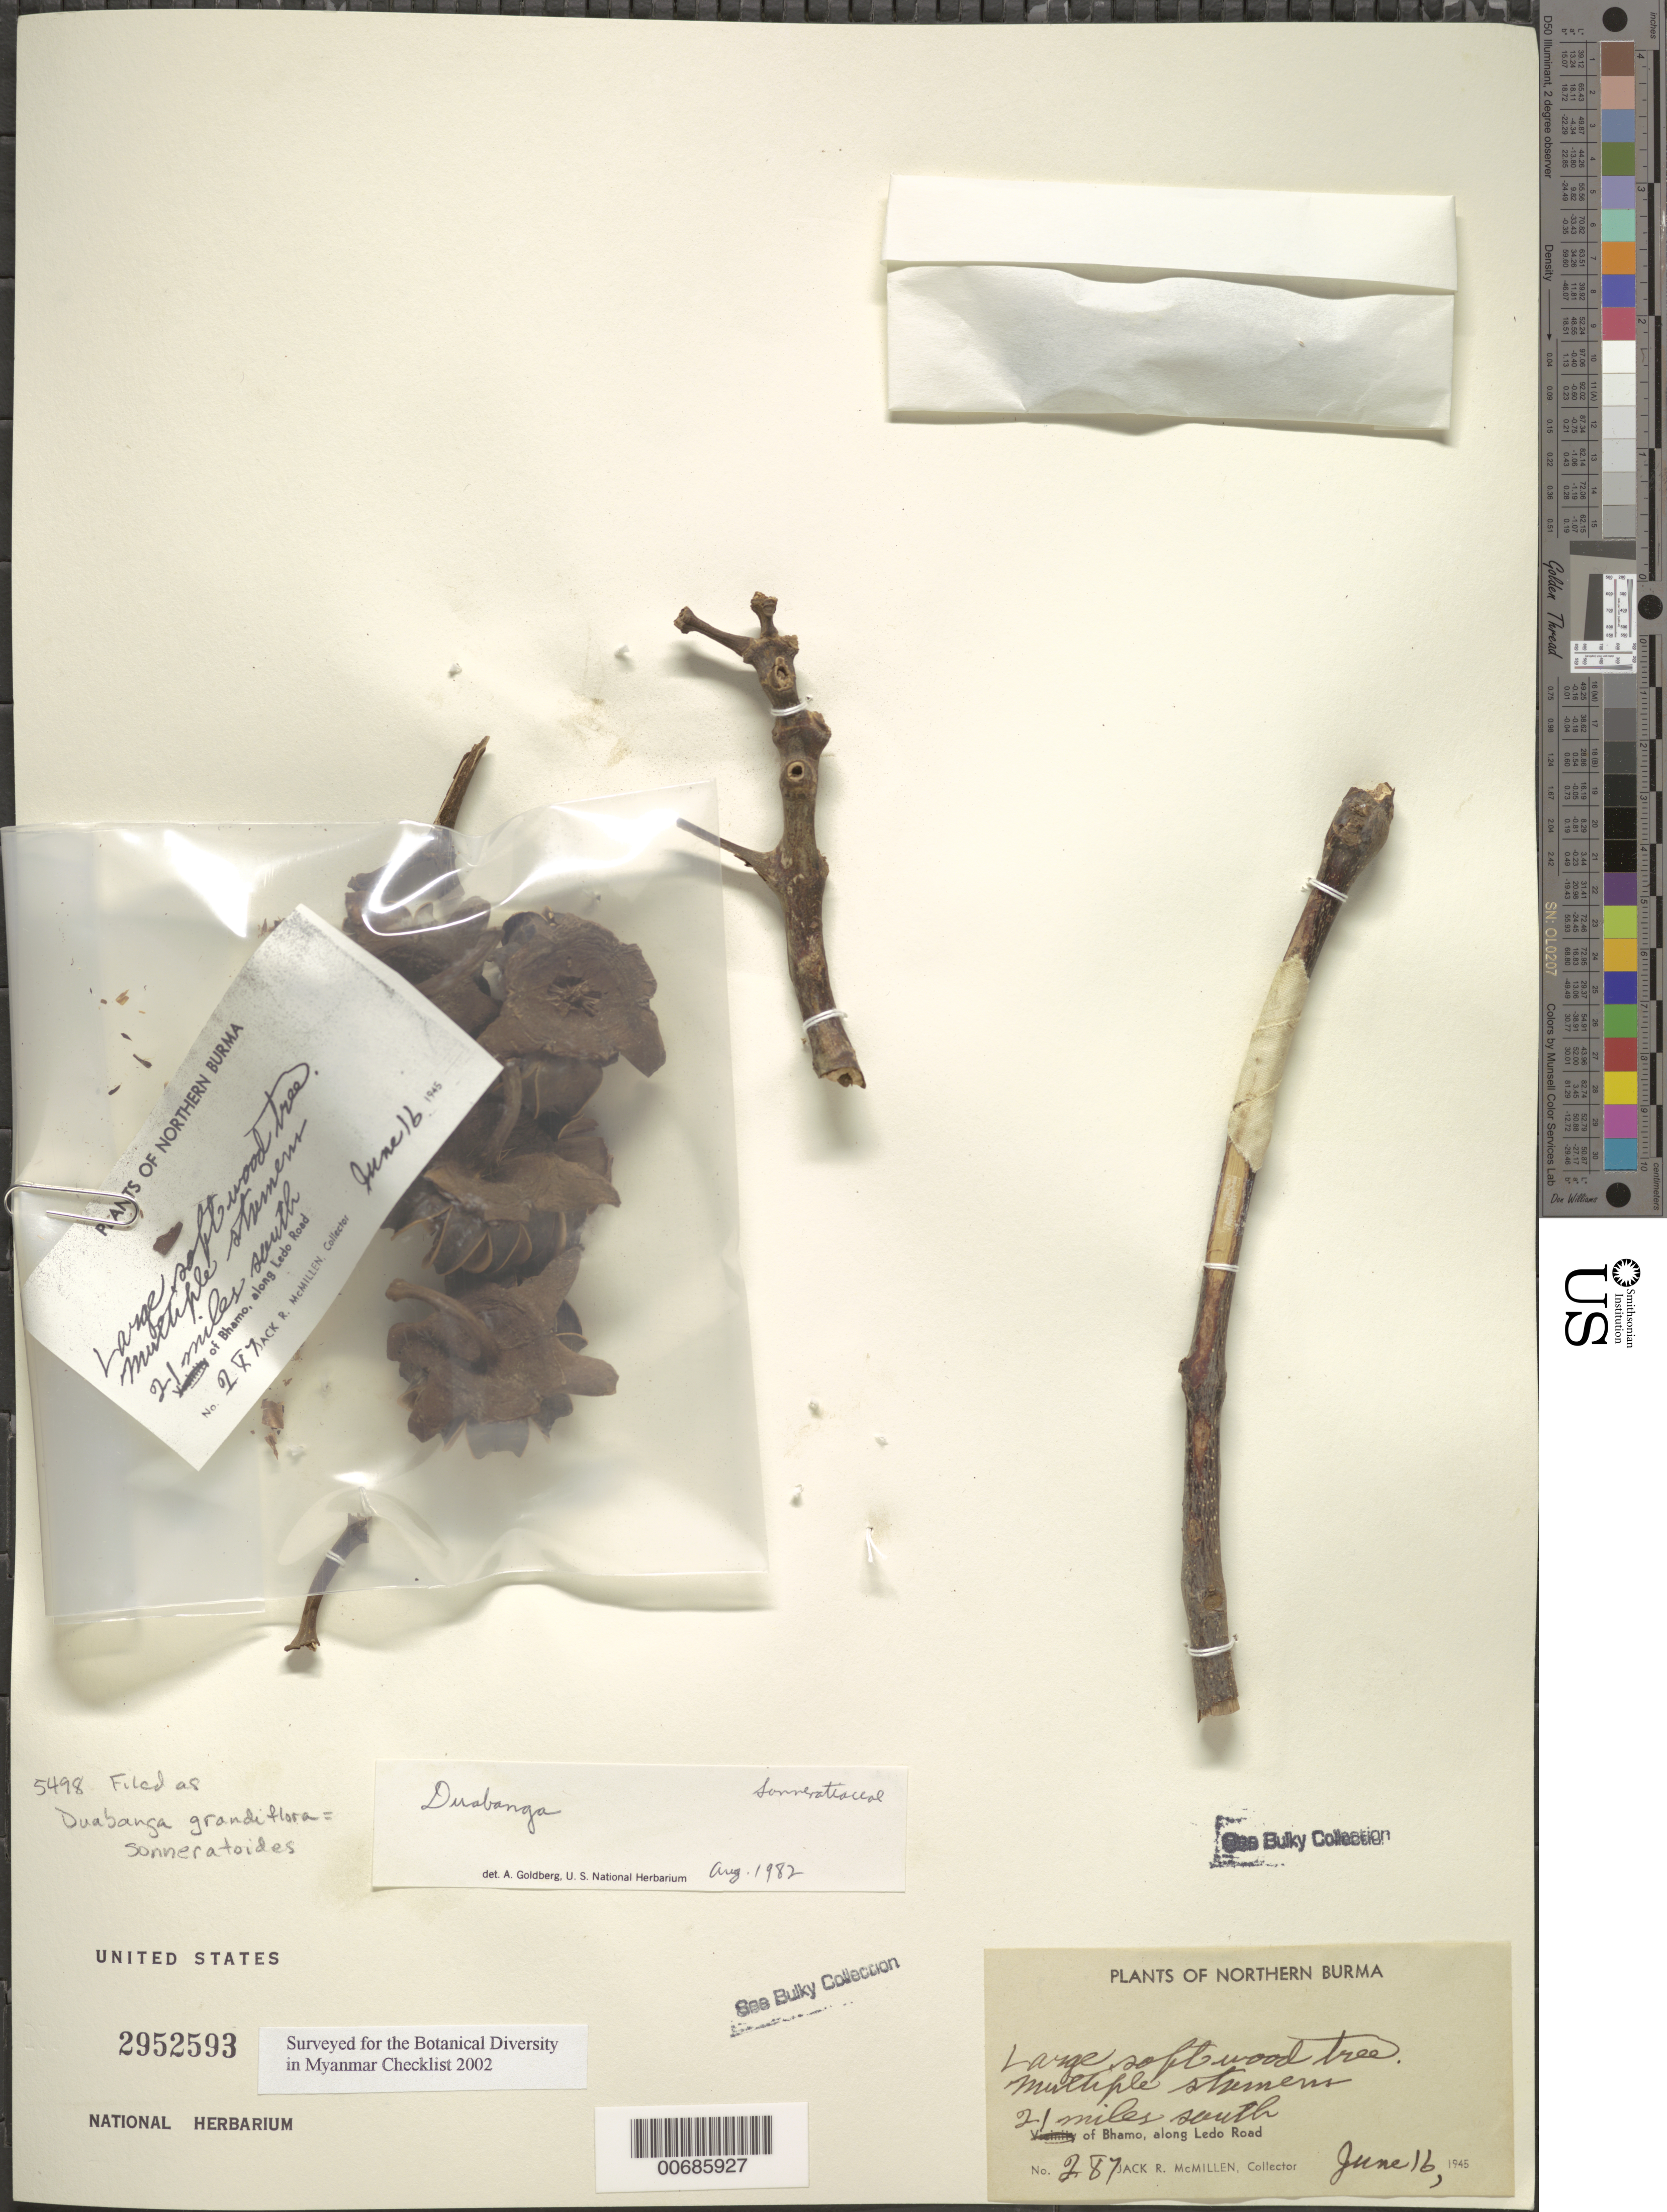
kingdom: Plantae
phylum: Tracheophyta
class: Magnoliopsida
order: Myrtales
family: Lythraceae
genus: Duabanga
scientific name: Duabanga grandiflora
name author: (Roxb. ex DC.) Walp.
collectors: J. McMillen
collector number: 287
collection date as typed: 16 Jun 1945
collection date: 1945-06-16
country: Myanmar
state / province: Kachin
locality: Bhamo, 21 mi. S, Ledo Road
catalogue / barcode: US 2952593